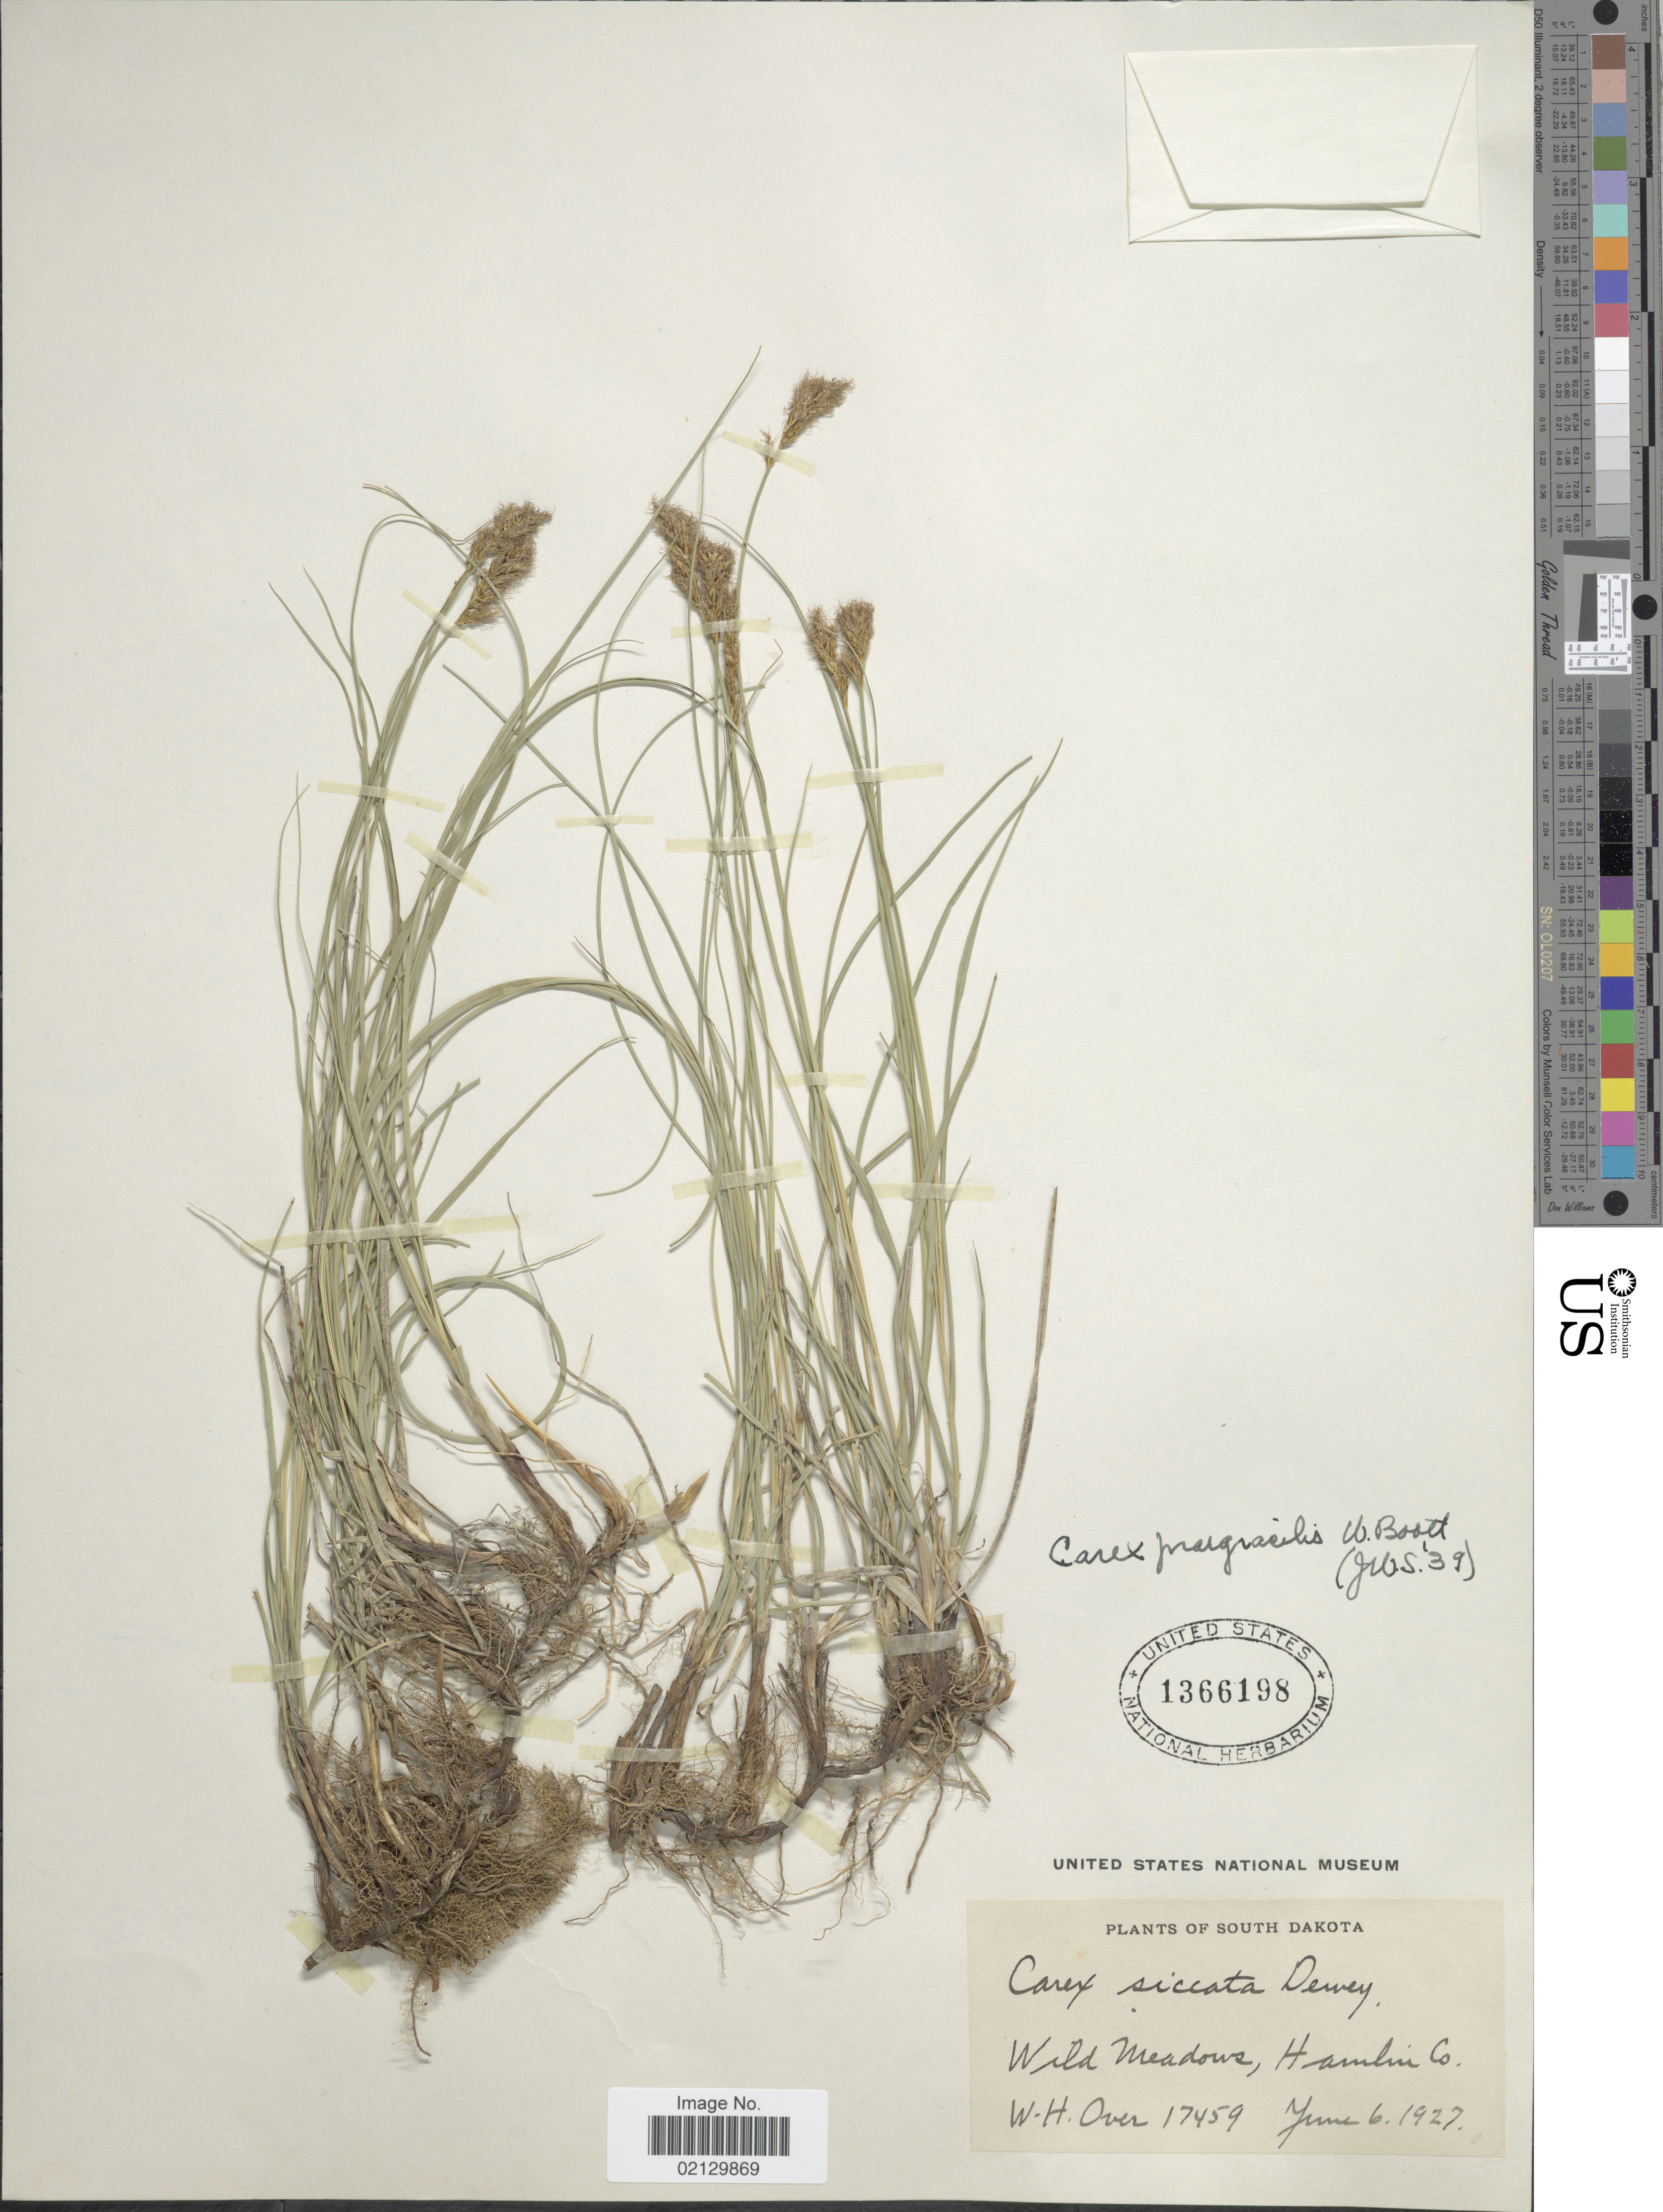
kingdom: Plantae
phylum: Tracheophyta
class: Liliopsida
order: Poales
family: Cyperaceae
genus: Carex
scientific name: Carex praegracilis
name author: W. Boott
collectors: W. Over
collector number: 17459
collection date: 1927-06-06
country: United States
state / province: South Dakota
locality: South Dakota, Wild Meadows, Hamlin Co.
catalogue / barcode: US 1366198